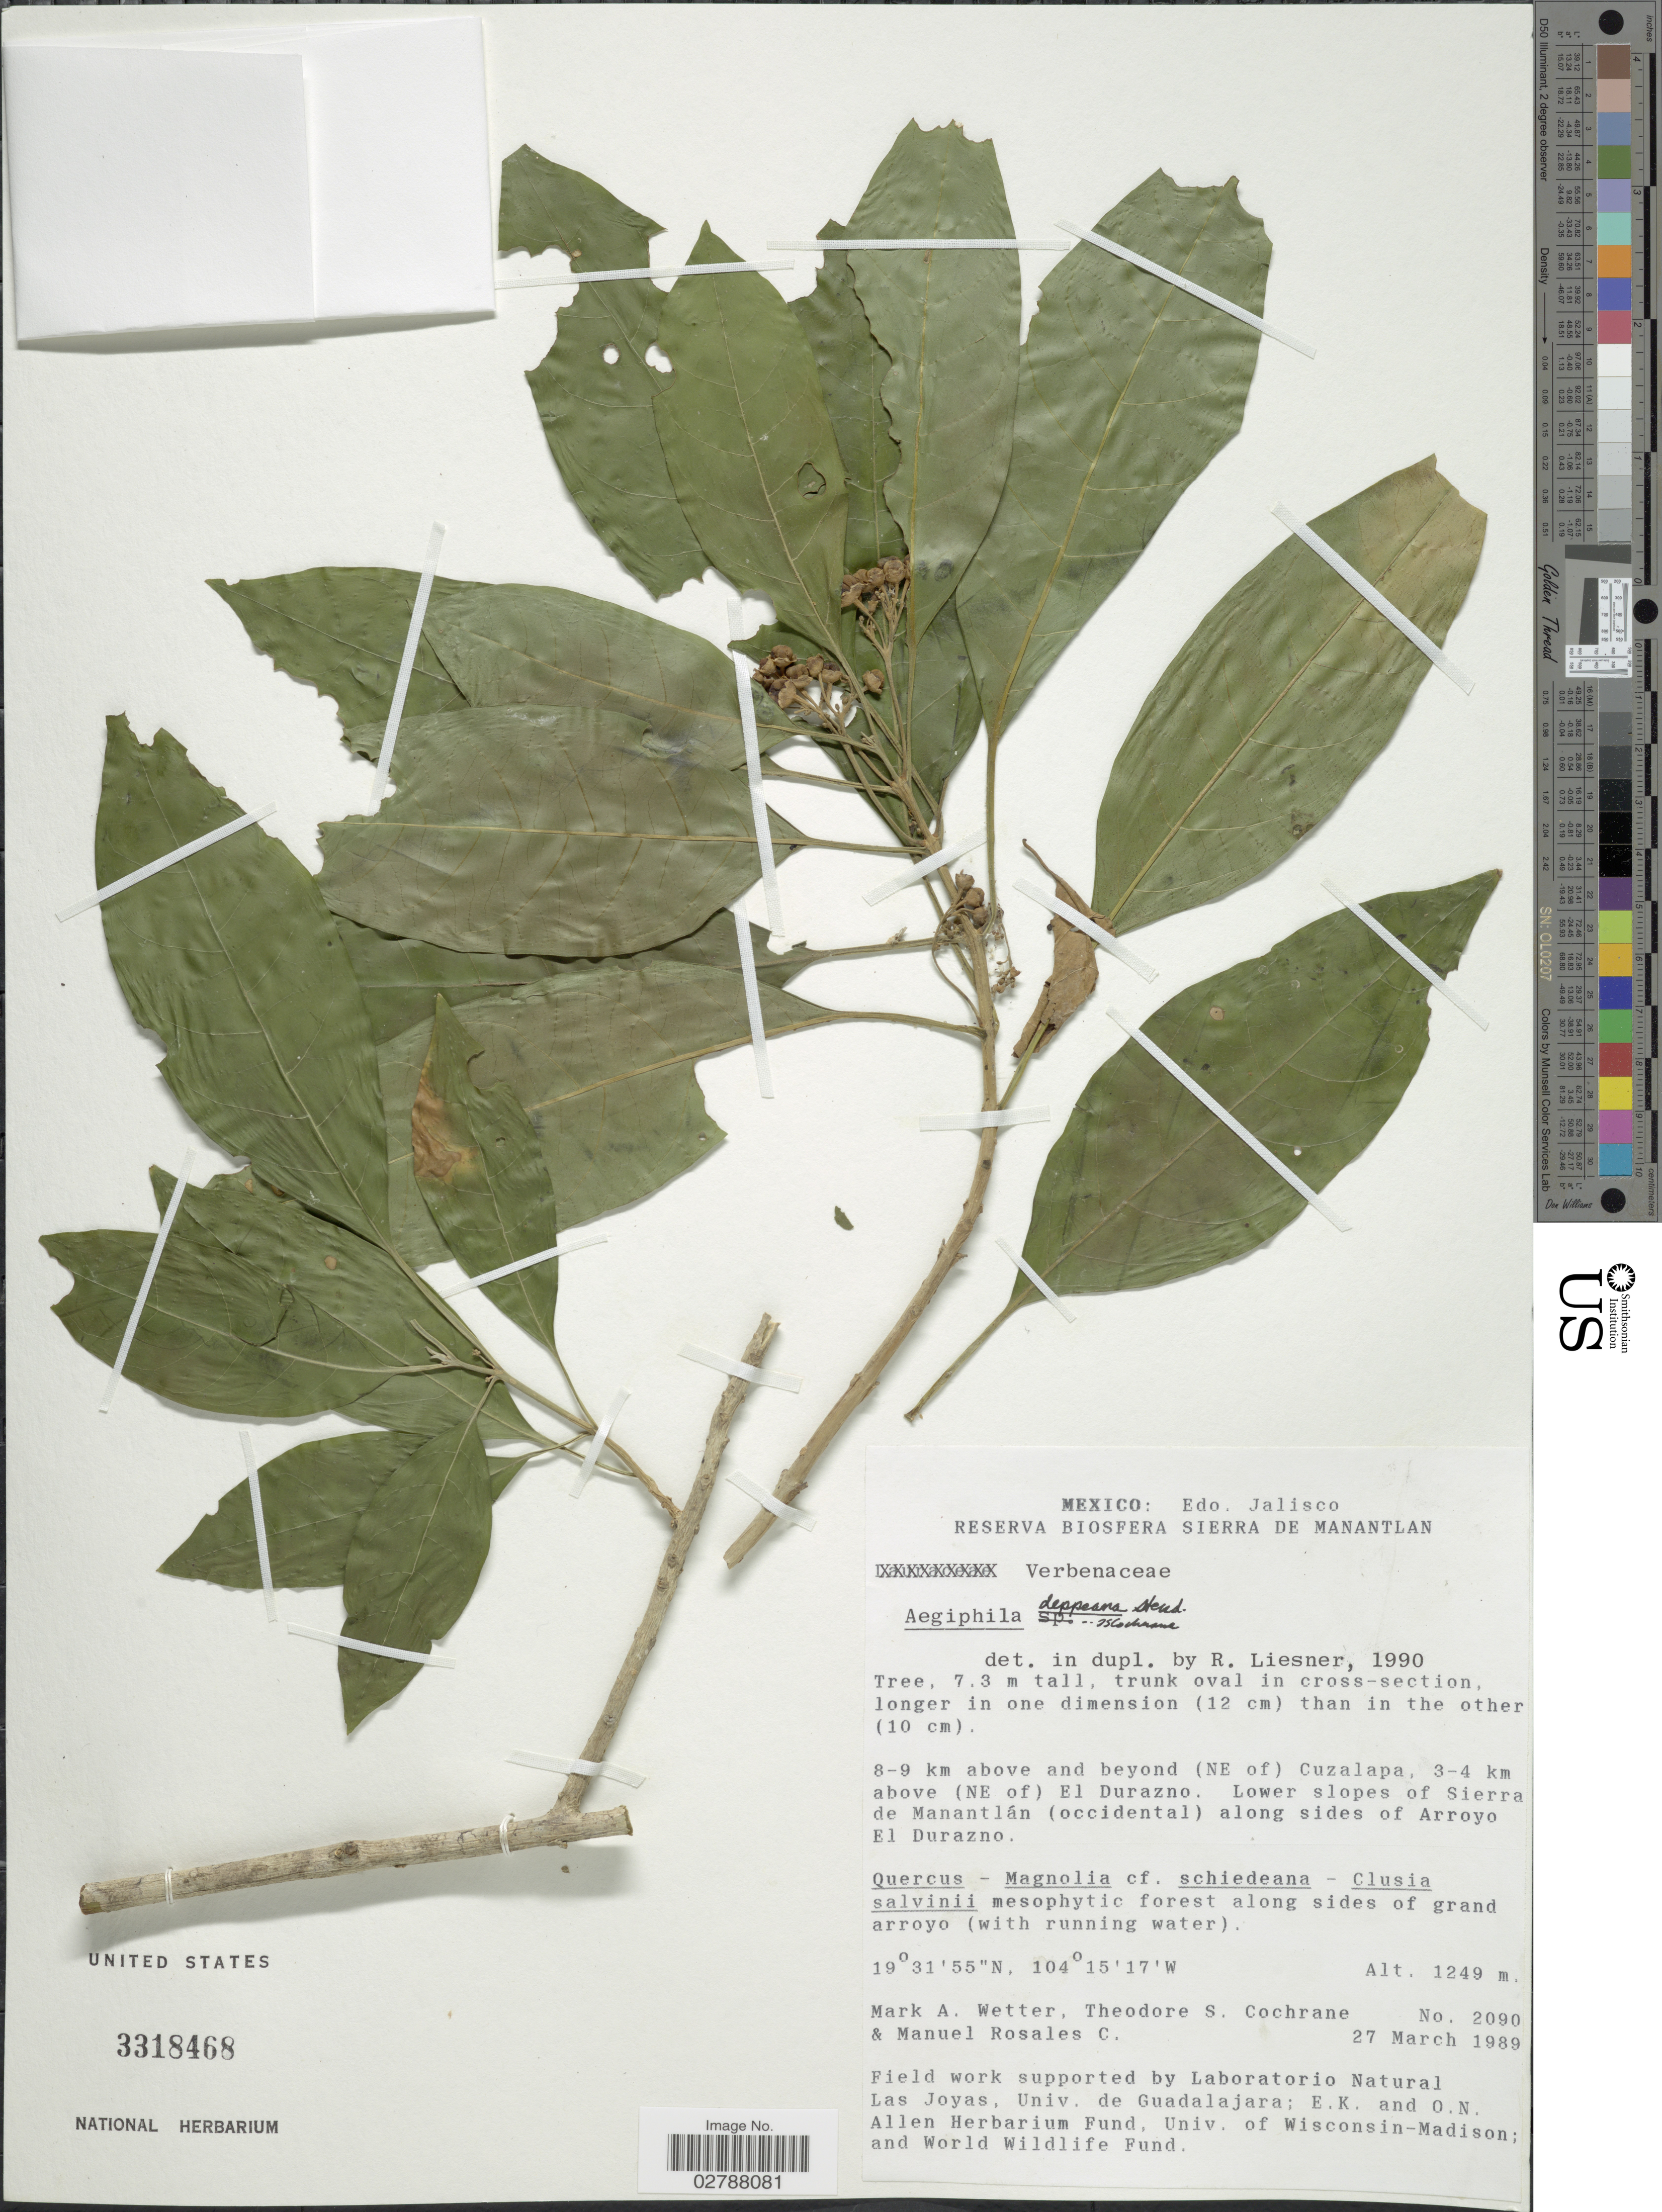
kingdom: Plantae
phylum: Tracheophyta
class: Magnoliopsida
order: Lamiales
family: Lamiaceae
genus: Aegiphila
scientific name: Aegiphila deppeana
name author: Steud.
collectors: M. Wetter, T. S. Cochrane & M. Rosales C.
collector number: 2090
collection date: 1989-03-27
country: Mexico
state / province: Jalisco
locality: Reserva Biosfera Sierra de Manantlan. 8-9 km above and beyond (NE of) Cuzalpa, 3-4 km above (NE of) El Durazno. Lower slopes of Sierra de Manantlán (occidental) along sides of Arroyo El Durazno.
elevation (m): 1249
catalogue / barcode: US 3318468